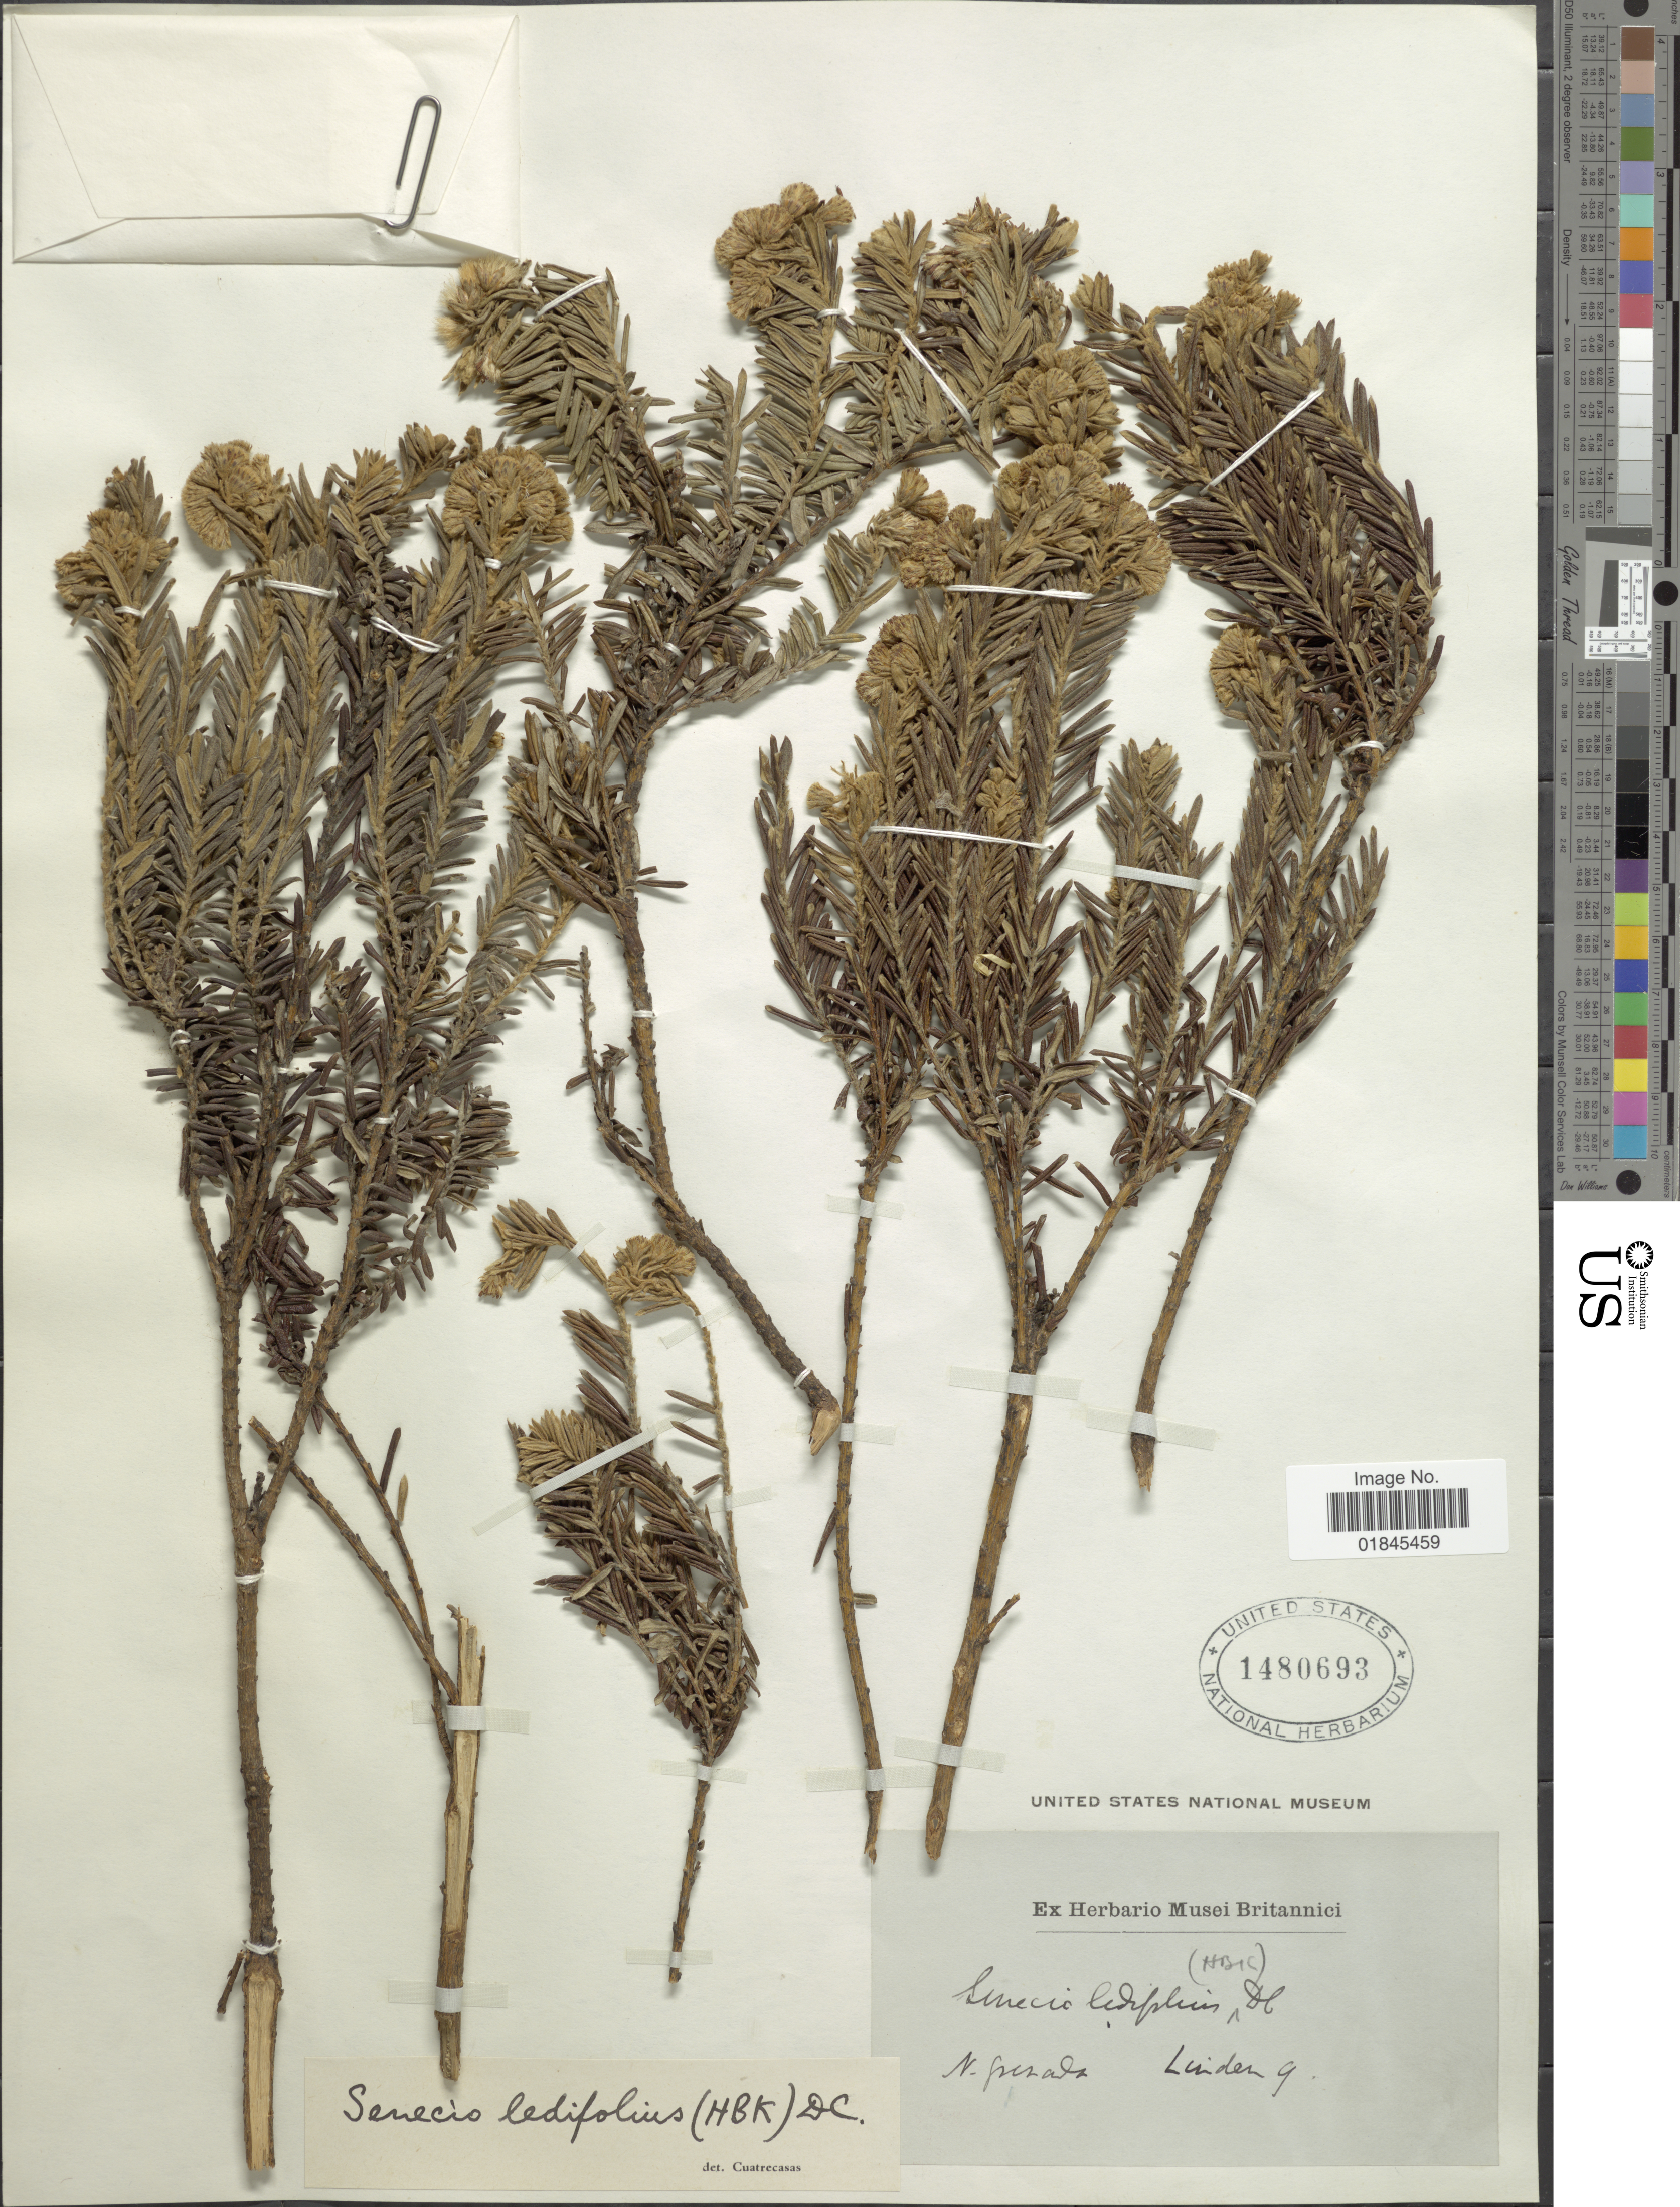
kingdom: Plantae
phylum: Tracheophyta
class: Magnoliopsida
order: Asterales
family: Asteraceae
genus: Pentacalia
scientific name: Pentacalia ledifolia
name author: (Kunth) Cuatrec.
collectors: -- Linden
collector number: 9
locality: N. Grenada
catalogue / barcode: US 1480693